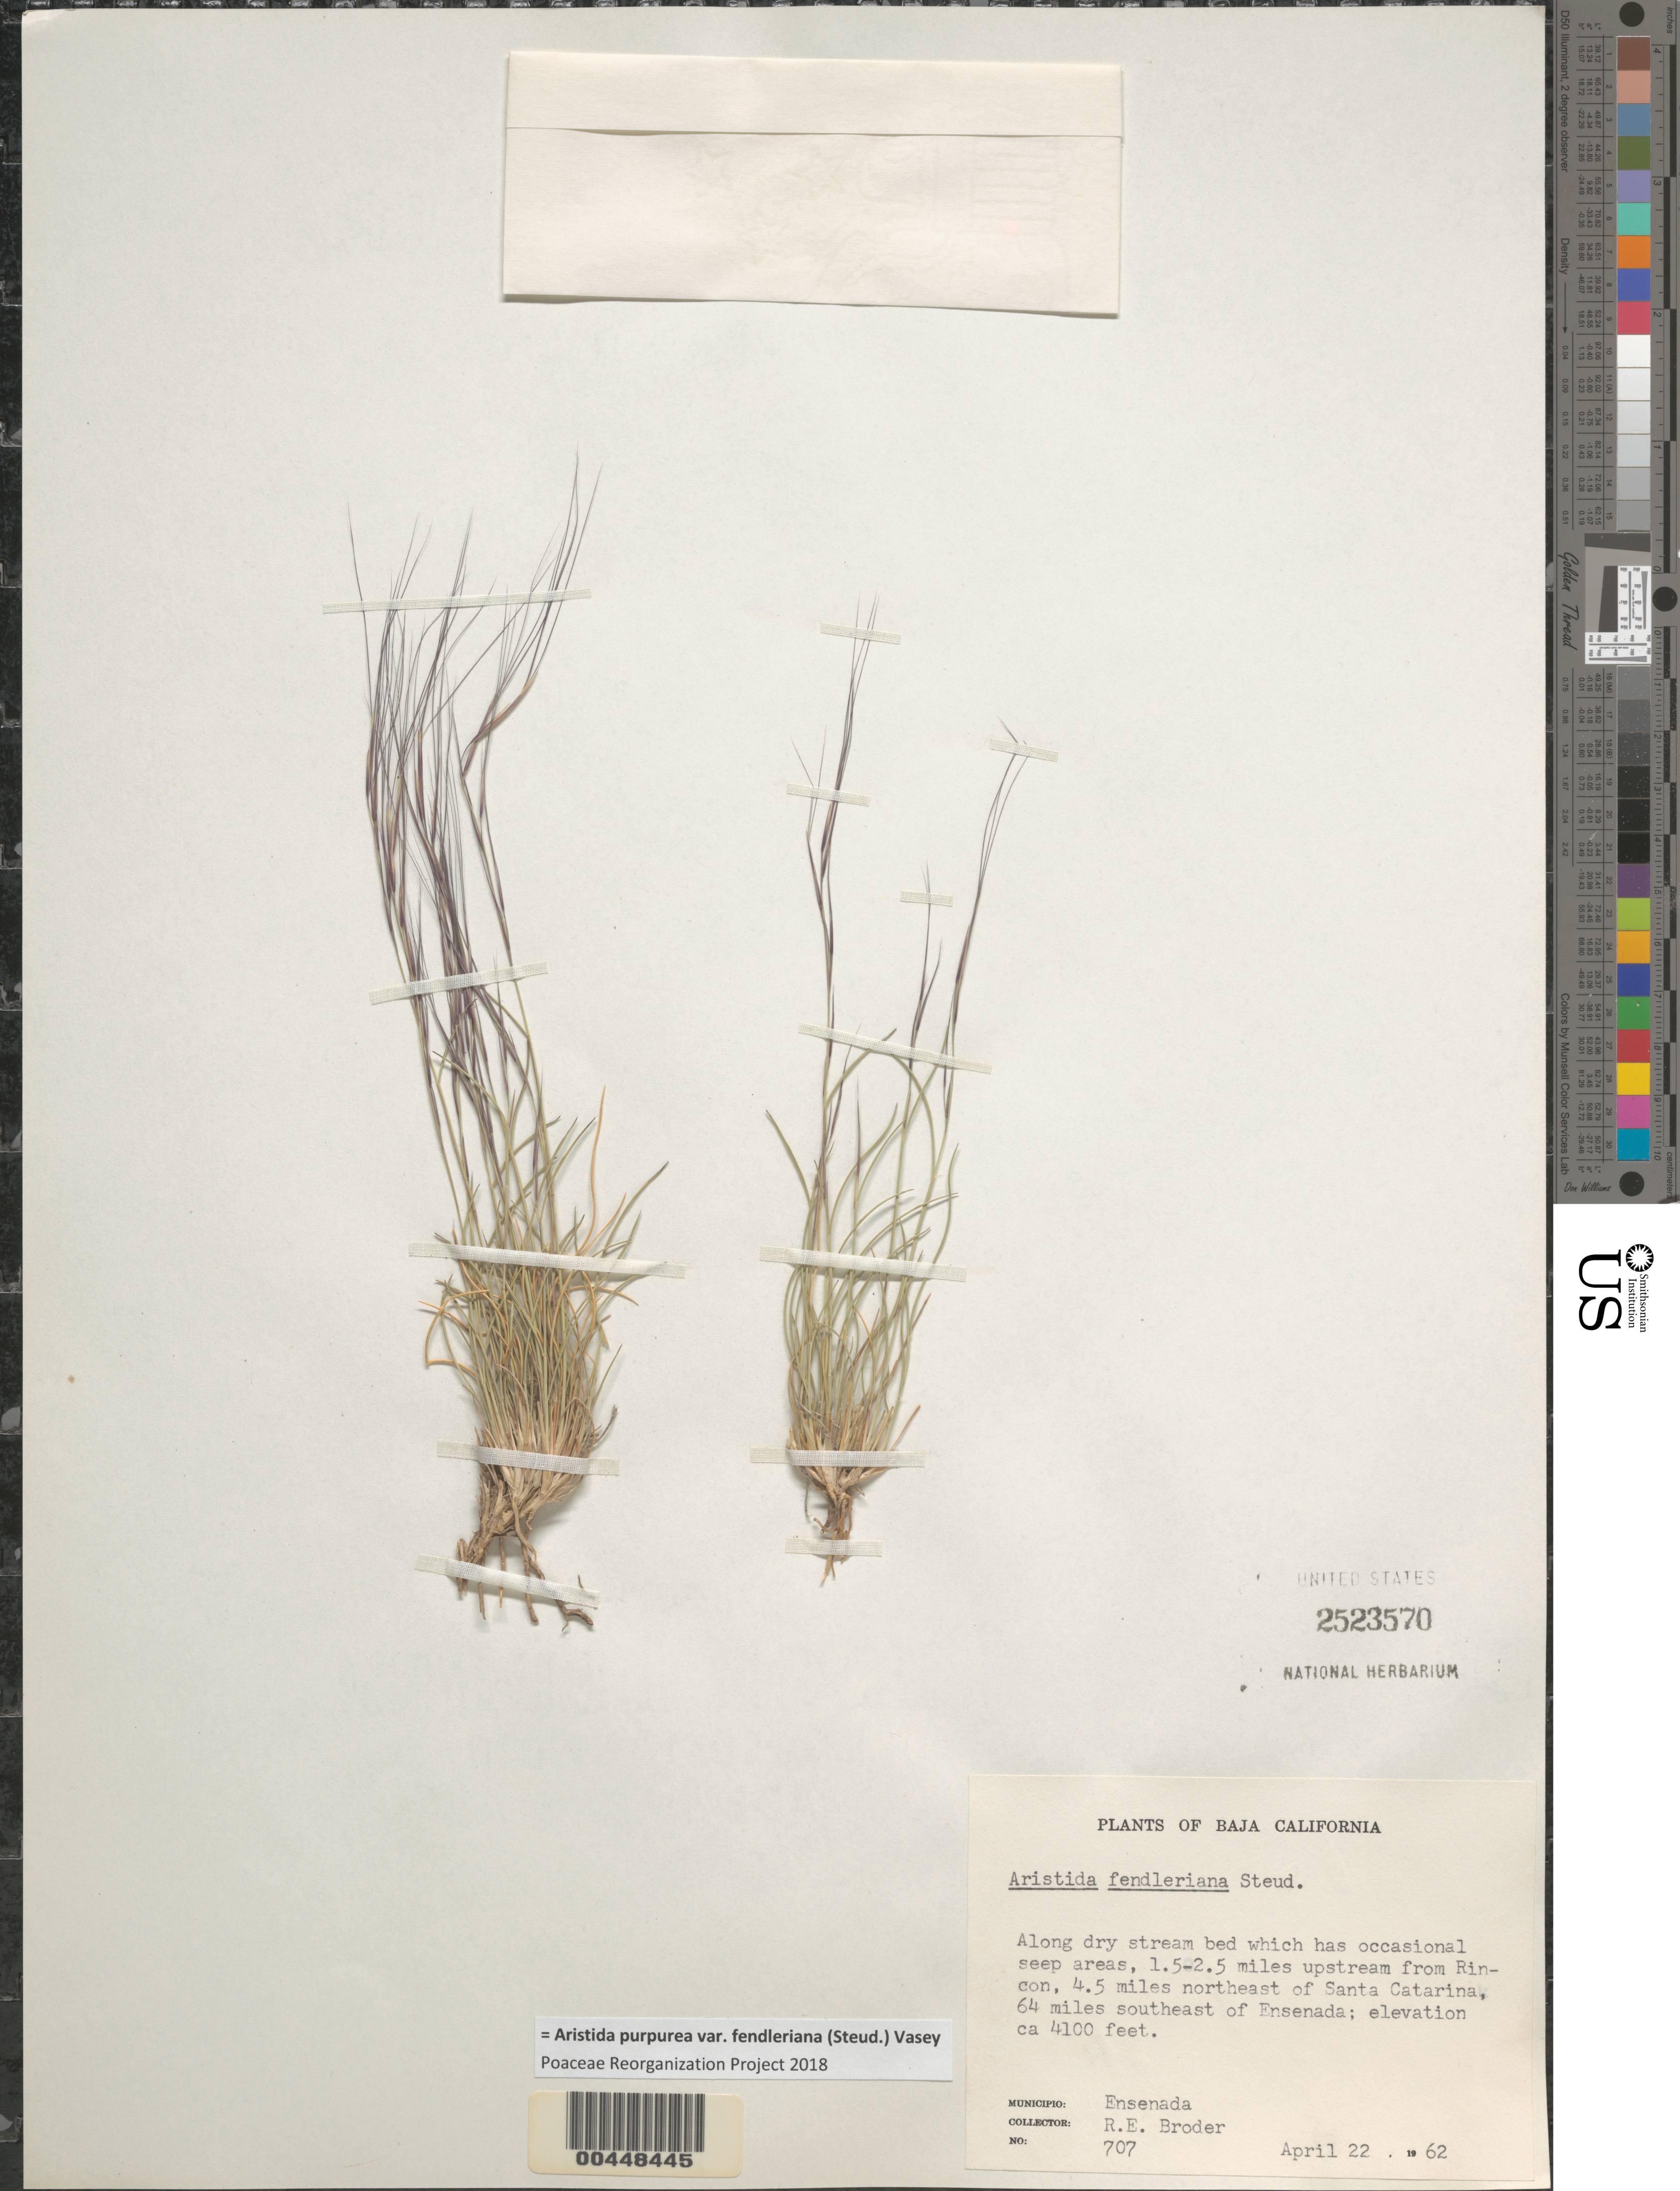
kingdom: Plantae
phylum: Tracheophyta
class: Liliopsida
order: Poales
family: Poaceae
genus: Aristida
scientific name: Aristida purpurea var. fendleriana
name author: (Steud.) Vasey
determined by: Poaceae Reorganization Project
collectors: R. Broder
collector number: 707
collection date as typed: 22 Apr 1962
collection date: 1962-04-22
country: Mexico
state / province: Baja California Norte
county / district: Ensenada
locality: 1.5-2.5 mi upstream from Rincon, 4.5 mi NE of Santa Catarina, 64 mi SE of Ensenada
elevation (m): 1250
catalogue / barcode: US 2523570